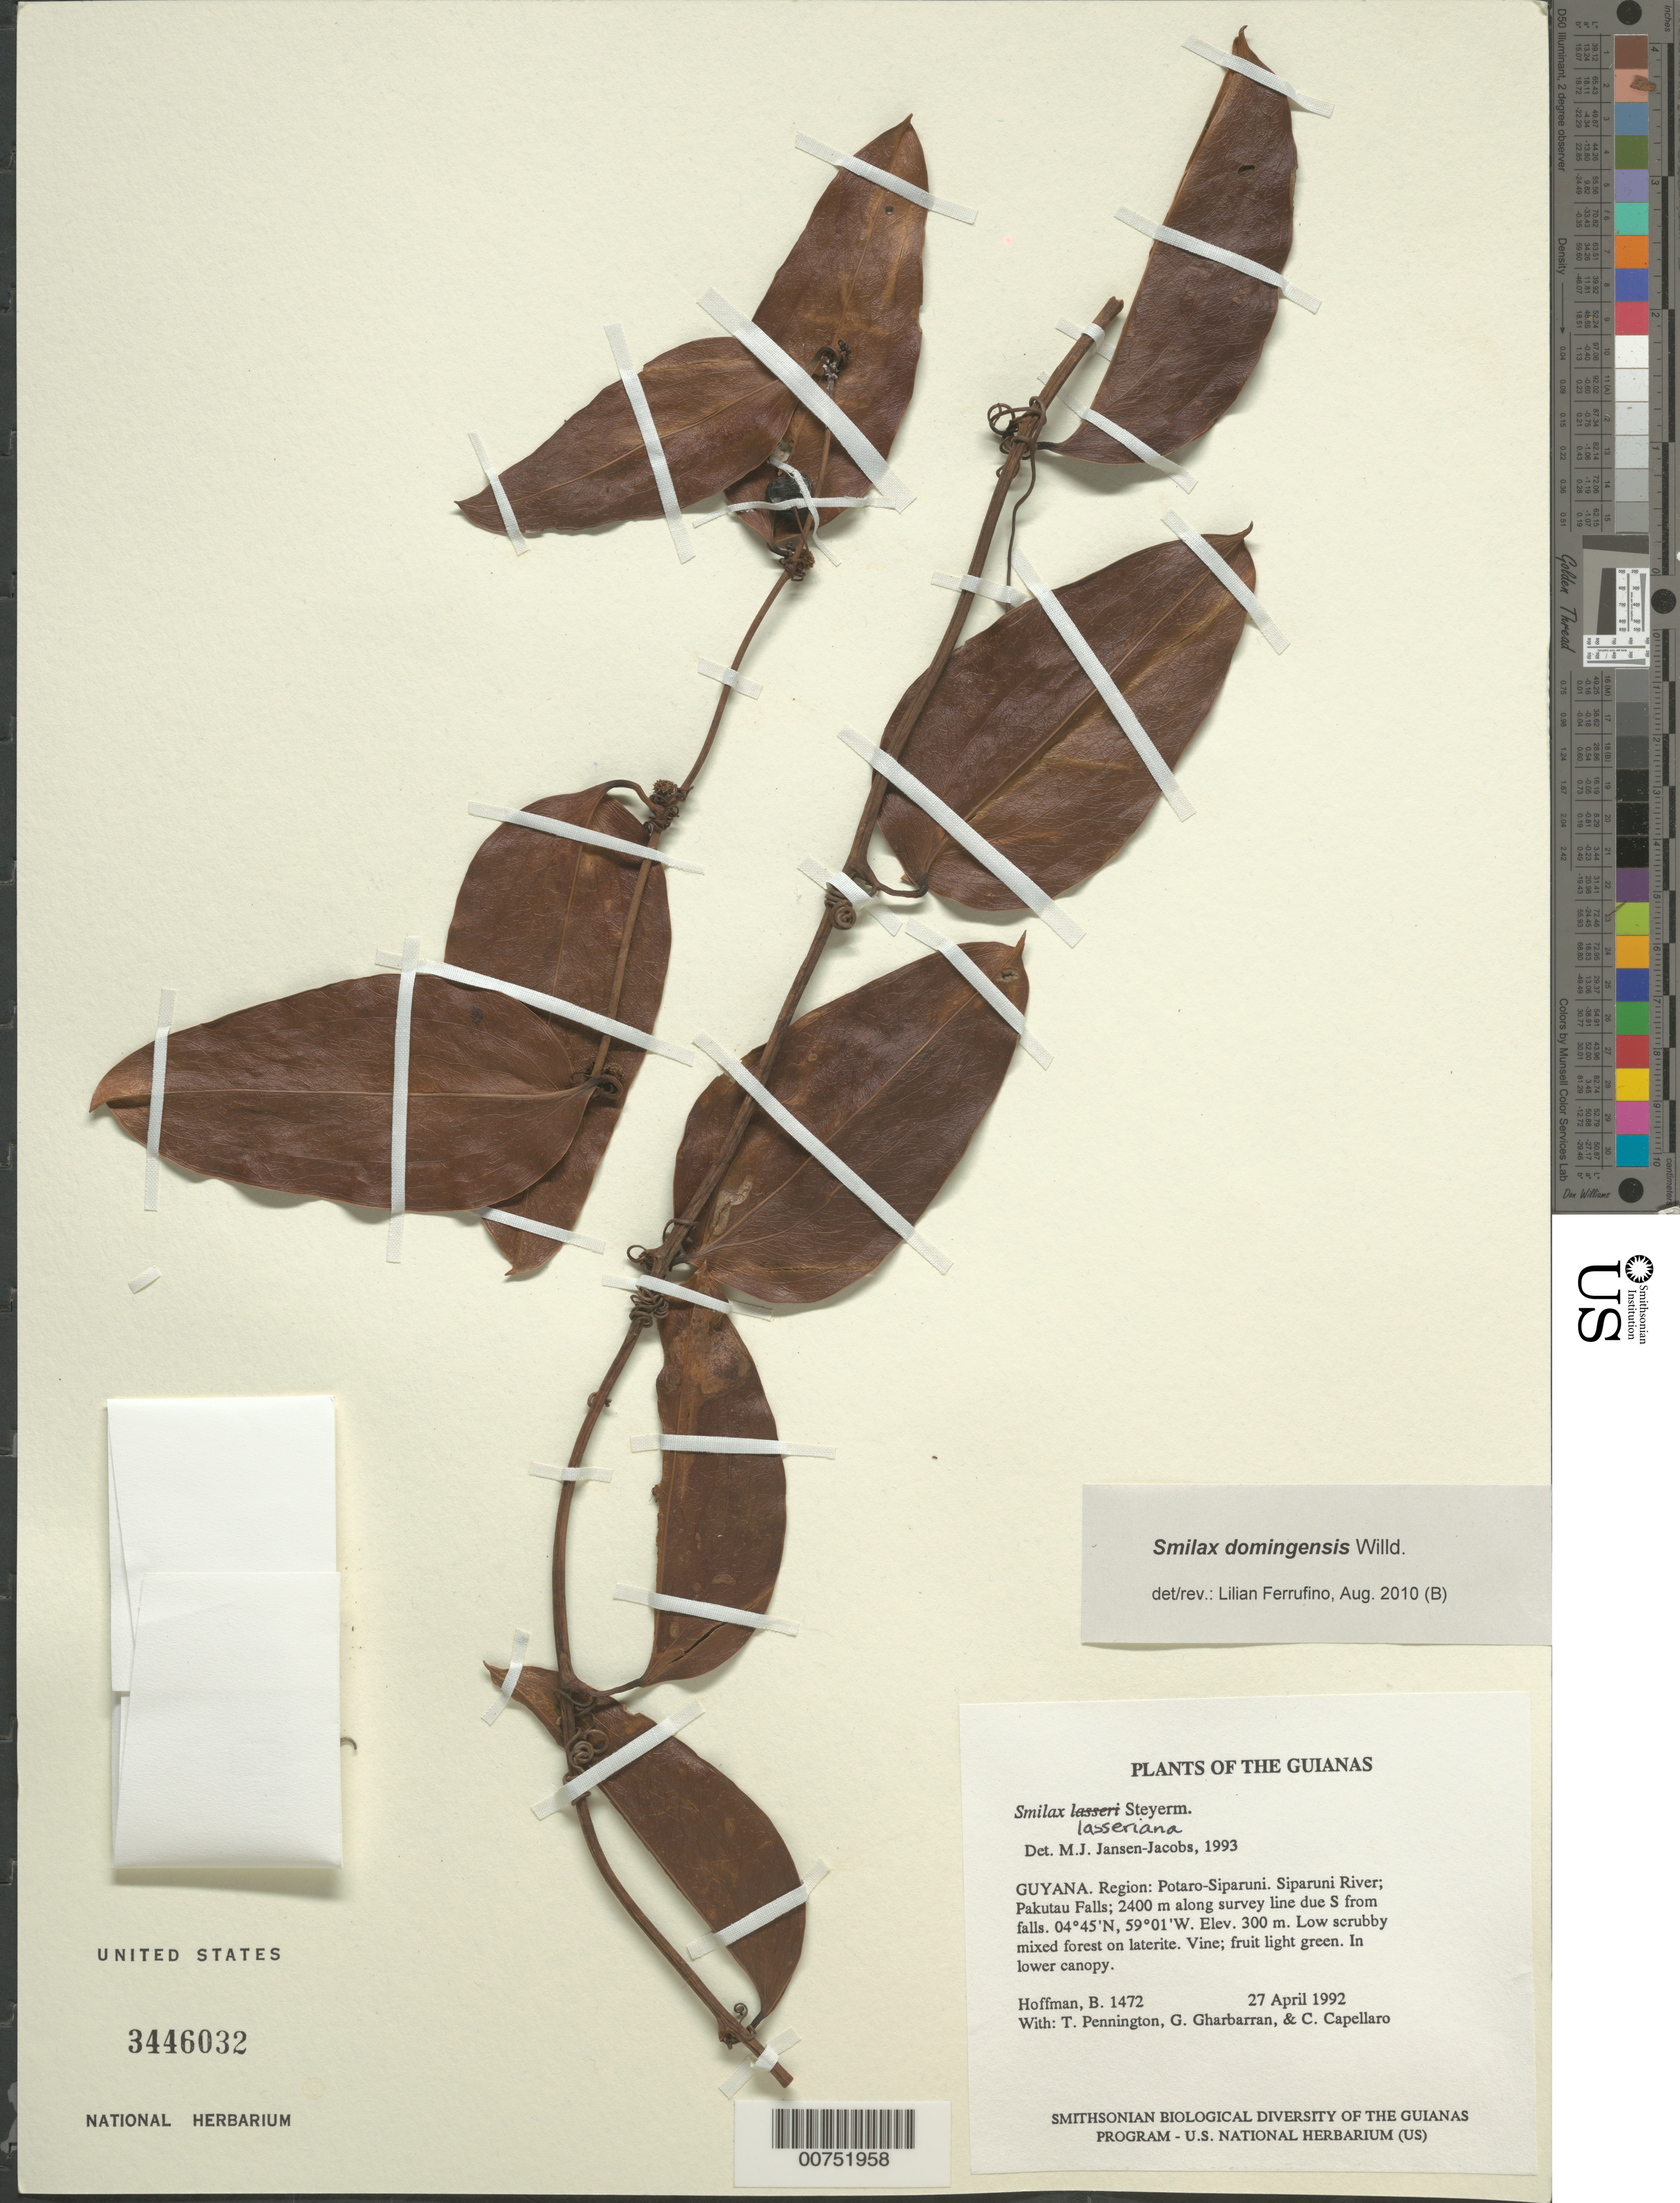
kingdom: Plantae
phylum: Tracheophyta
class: Liliopsida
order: Liliales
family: Smilacaceae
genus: Smilax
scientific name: Smilax domingensis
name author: Willd.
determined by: Ferrufino, L., (USJ), Herbario Universidad de Costa Rica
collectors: B. Hoffman, R. T. Pennington, G. Gharbarran & C. Capellaro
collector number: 1472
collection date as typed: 27 April 1992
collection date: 1992-04-27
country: Guyana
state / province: Potaro-Siparuni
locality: Siparuni River; Pakutau Falls; 2400 m along survey line due S from falls. Iwokrama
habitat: Low scrubby mixed forest on laterite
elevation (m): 300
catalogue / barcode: US 3446032